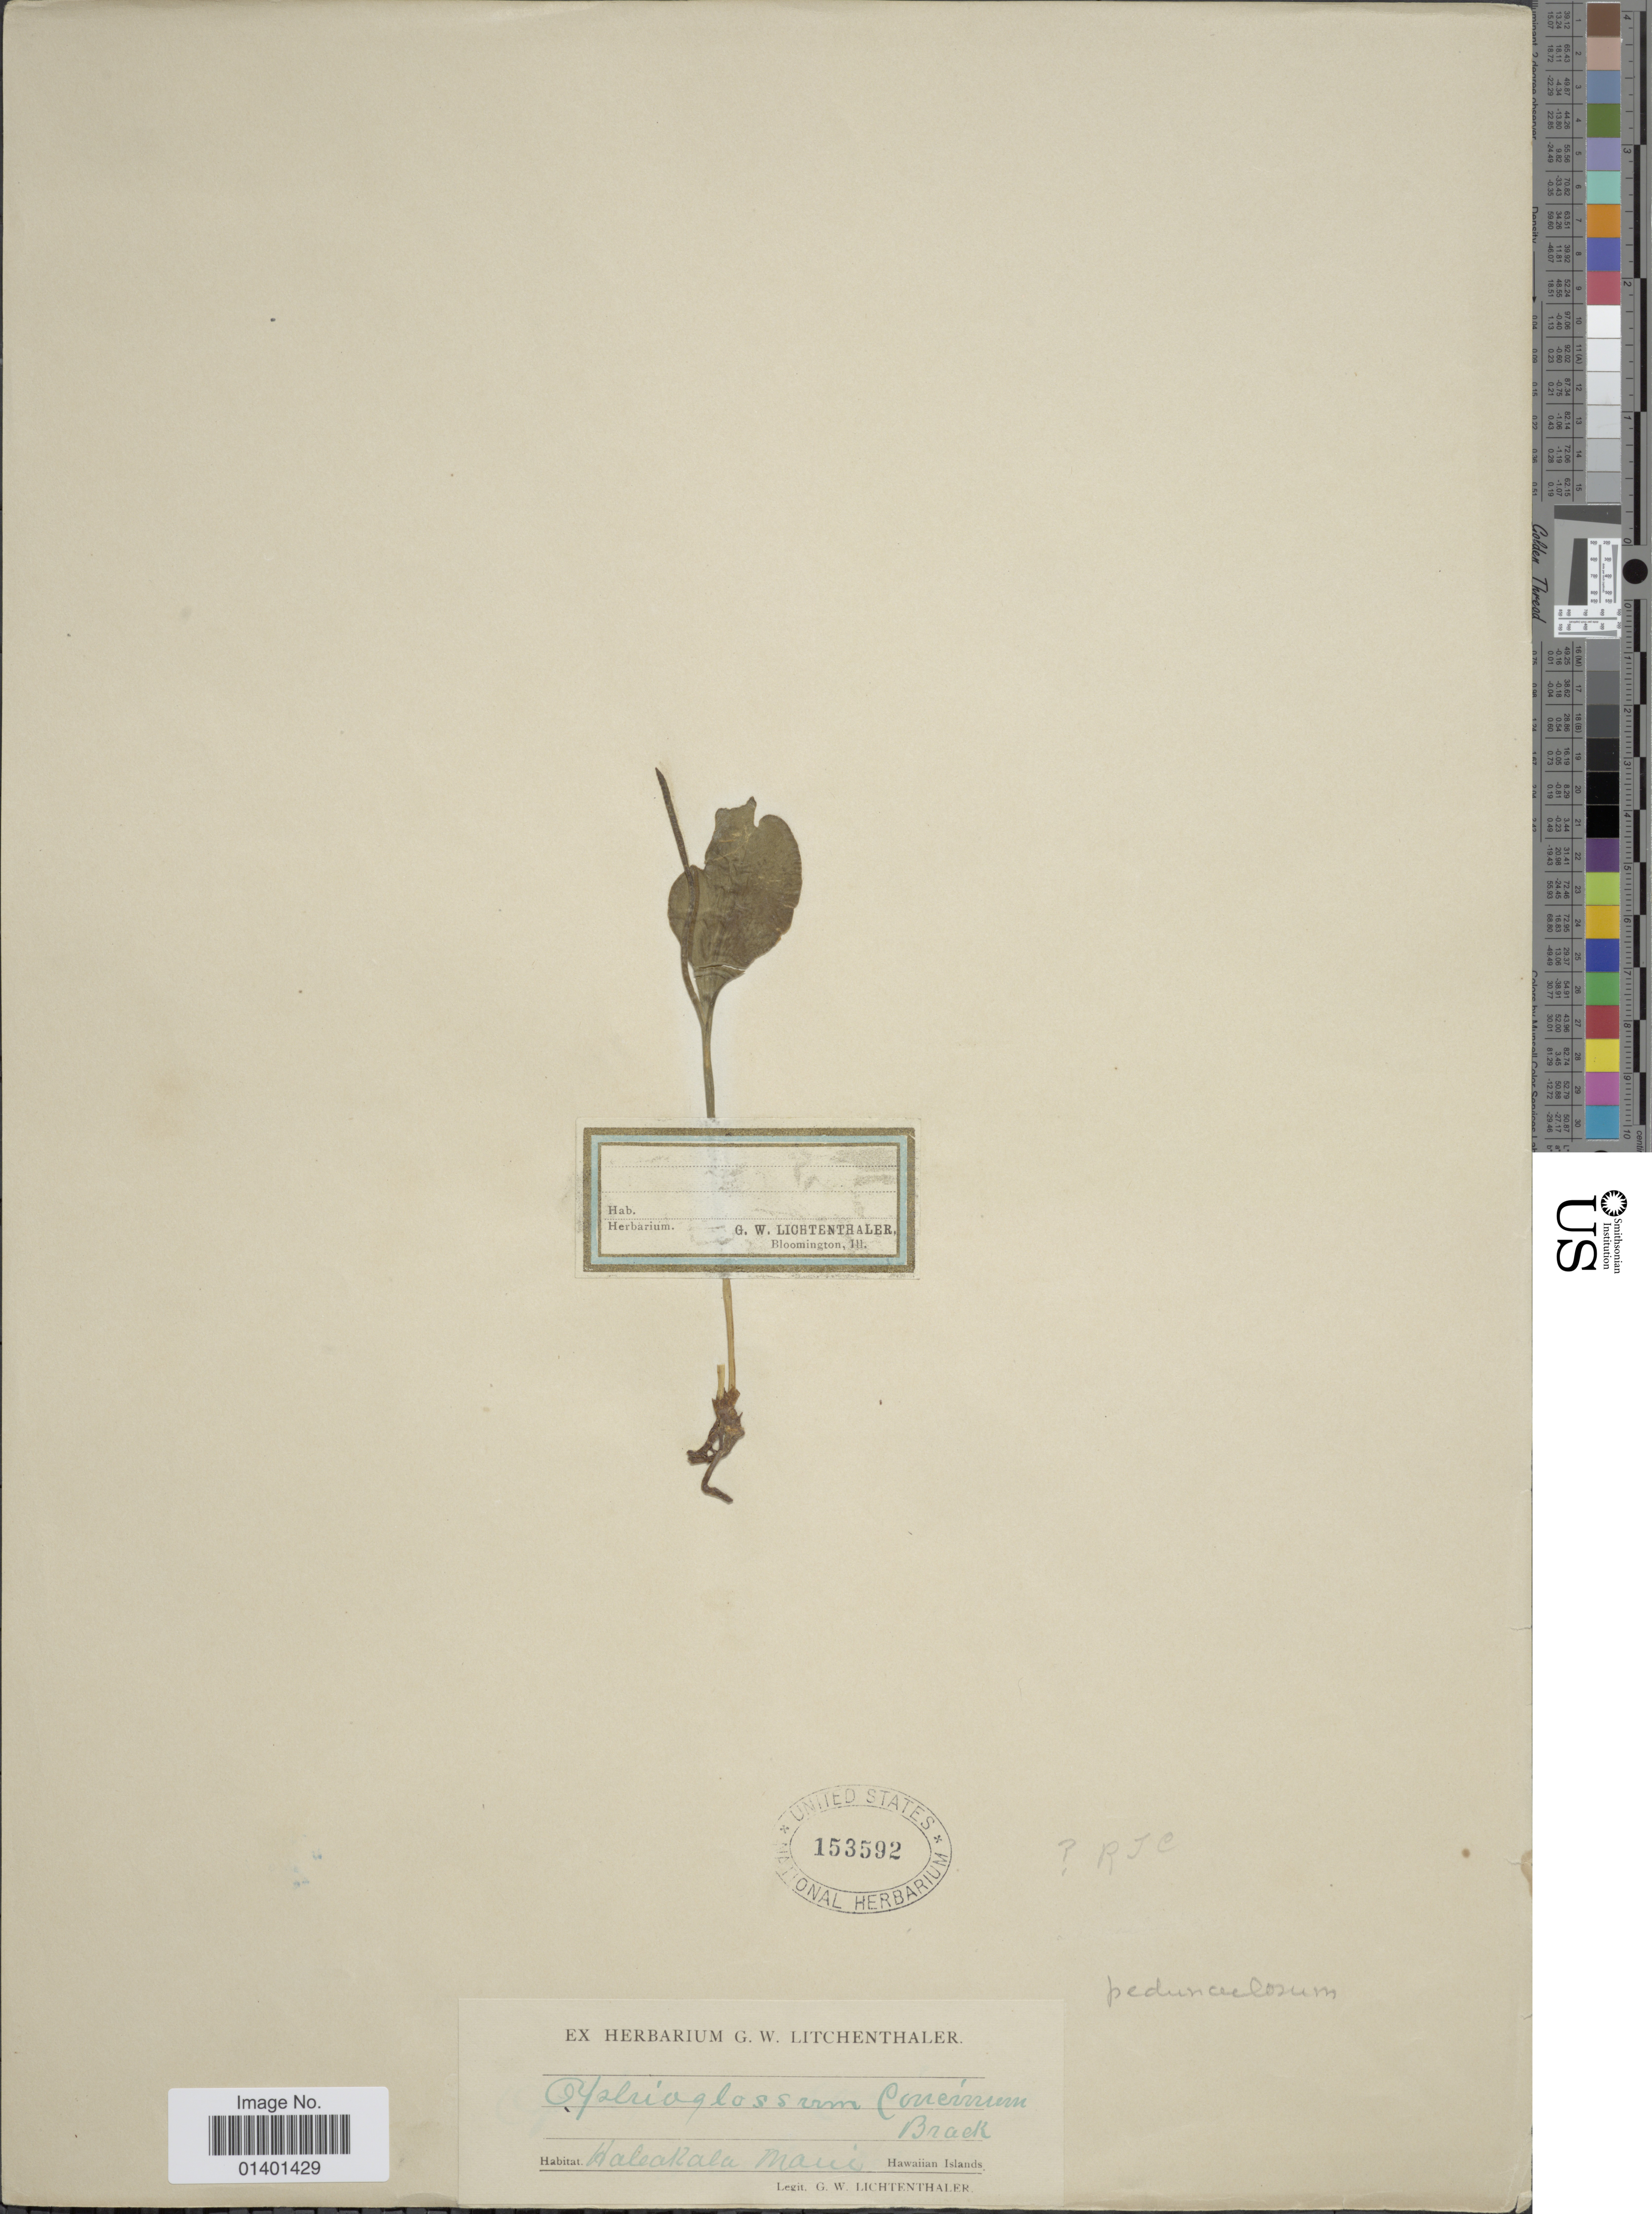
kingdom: Plantae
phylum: Tracheophyta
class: Polypodiopsida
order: Ophioglossales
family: Ophioglossaceae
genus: Ophioglossum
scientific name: Ophioglossum petiolatum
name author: Hook.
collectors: G. Lichtenthaler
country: United States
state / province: Hawaii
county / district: Maui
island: Maui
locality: Haleakala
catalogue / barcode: US 153592